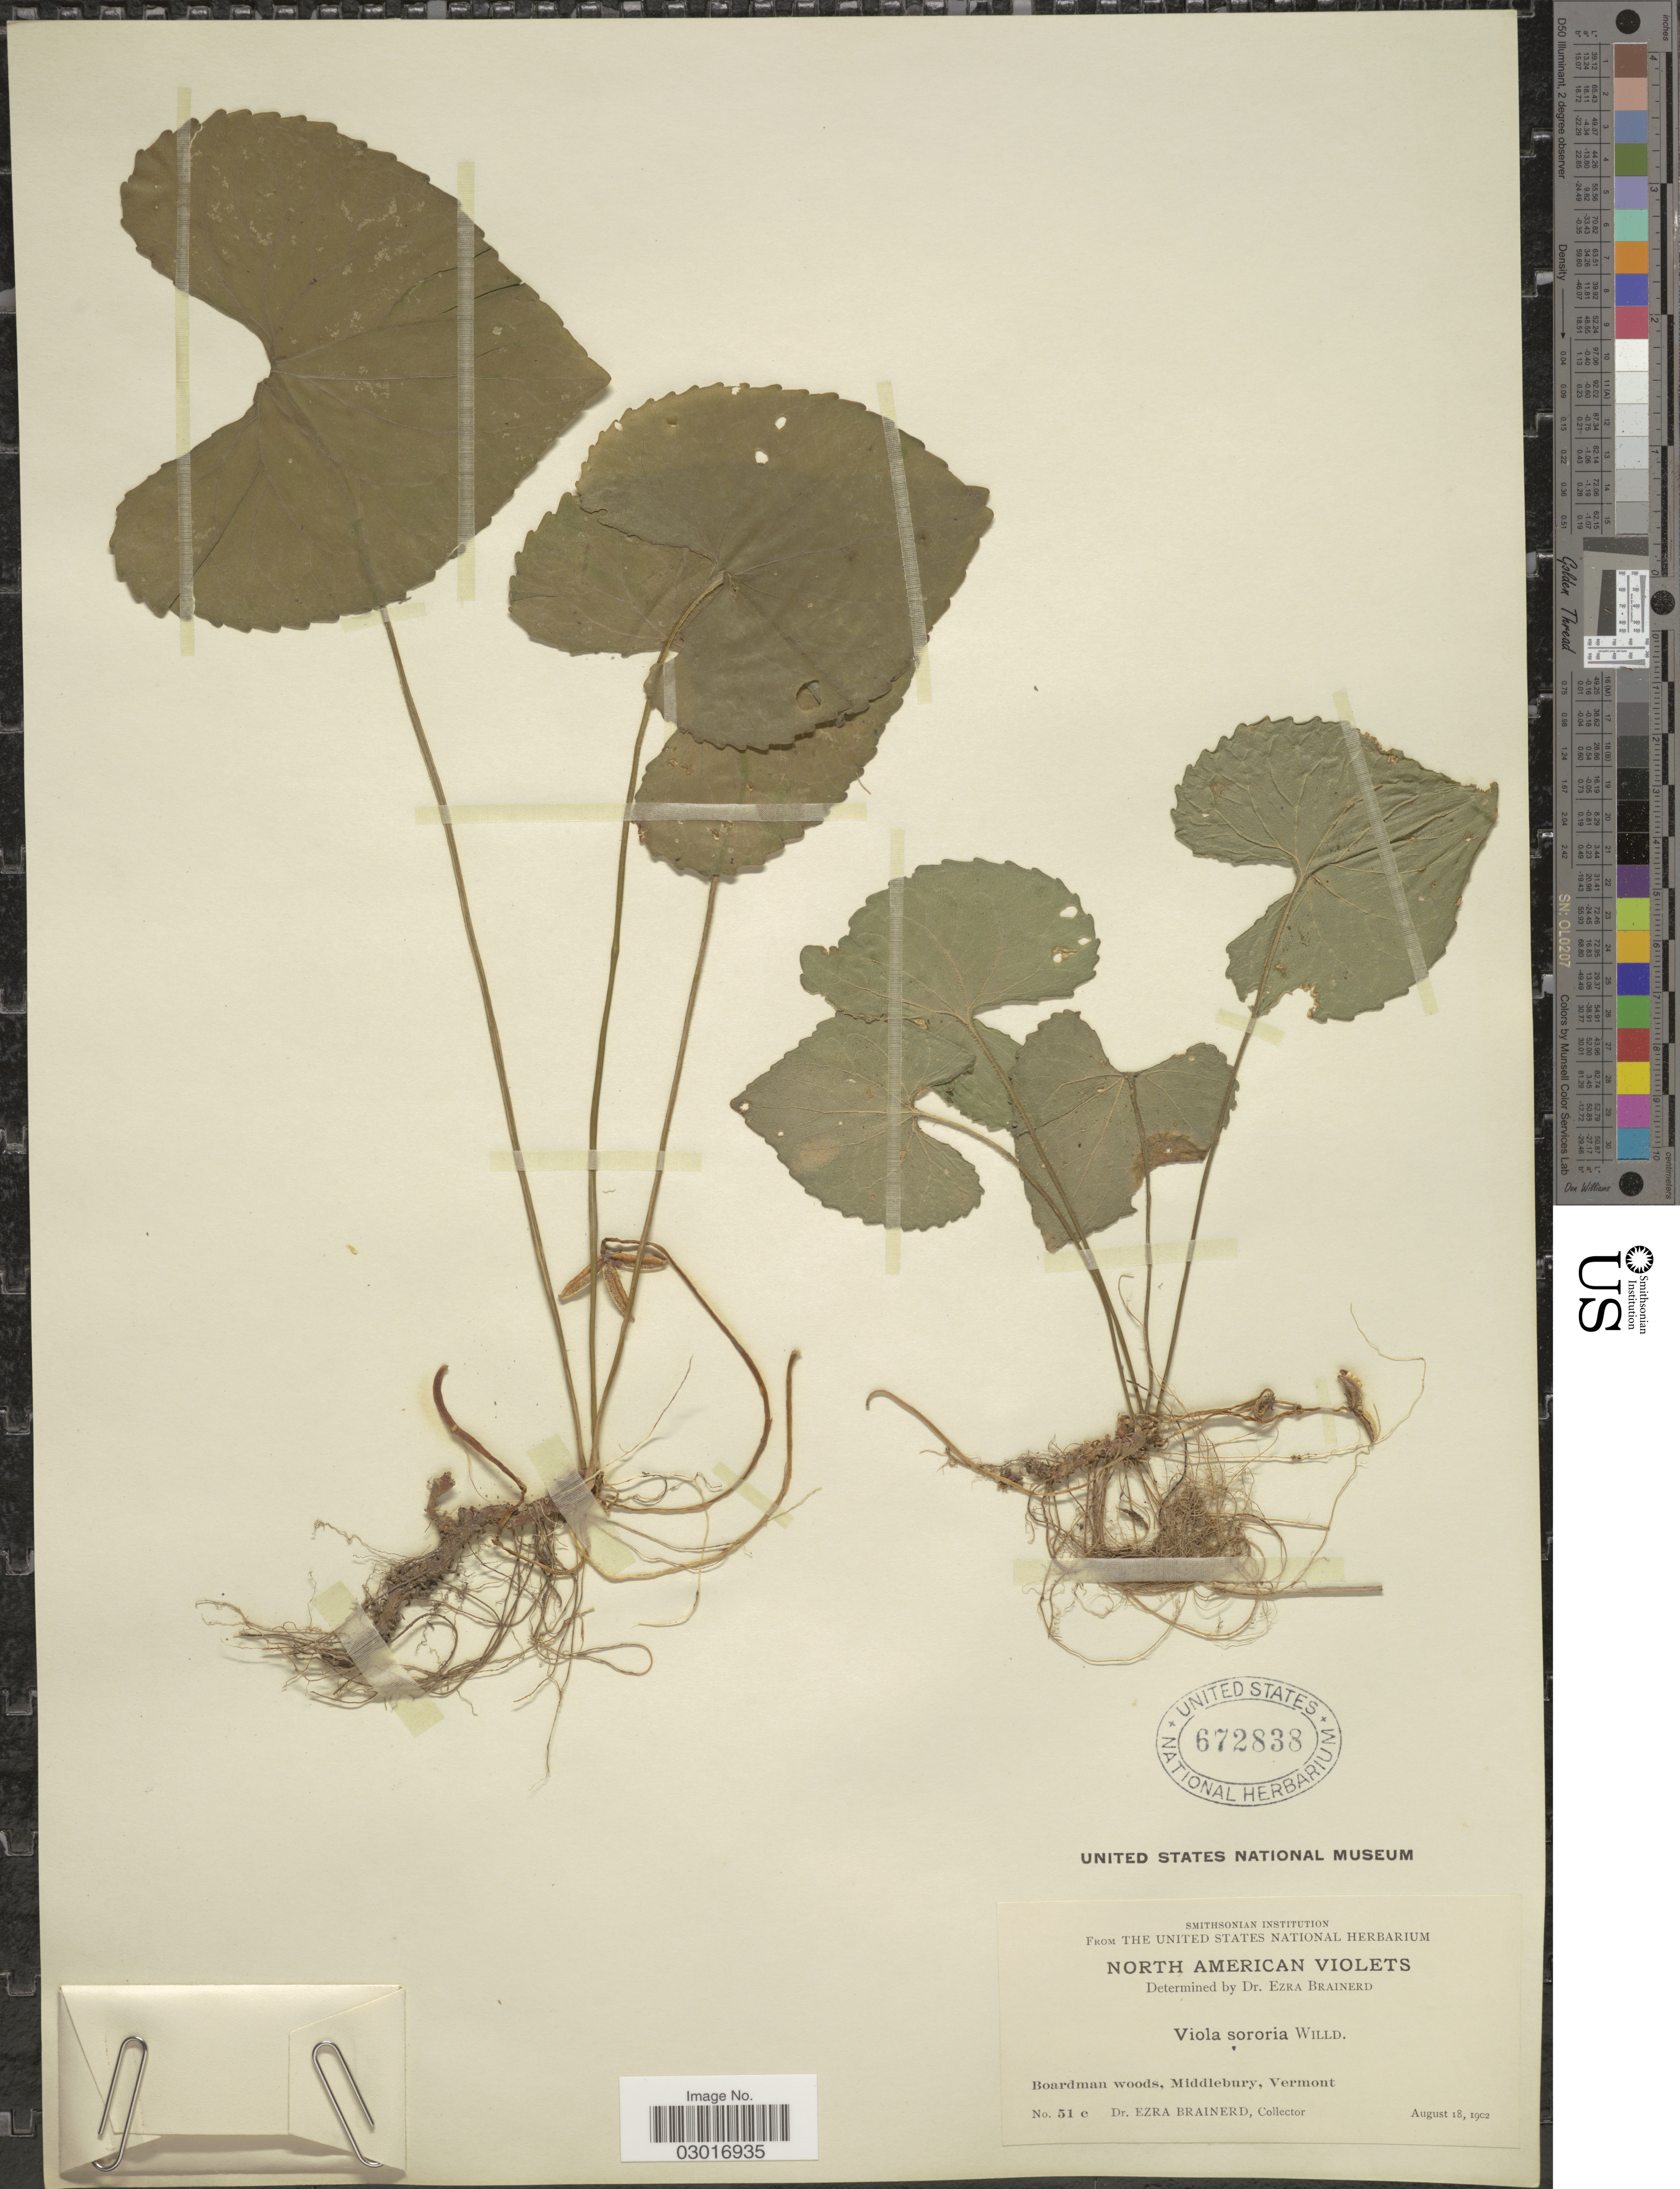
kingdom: Plantae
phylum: Tracheophyta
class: Magnoliopsida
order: Malpighiales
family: Violaceae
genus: Viola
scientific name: Viola sororia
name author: Willd.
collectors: E. Brainerd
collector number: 51c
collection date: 1902-08-18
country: United States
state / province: Vermont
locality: Boardman woods, Middlebury.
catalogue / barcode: US 672838